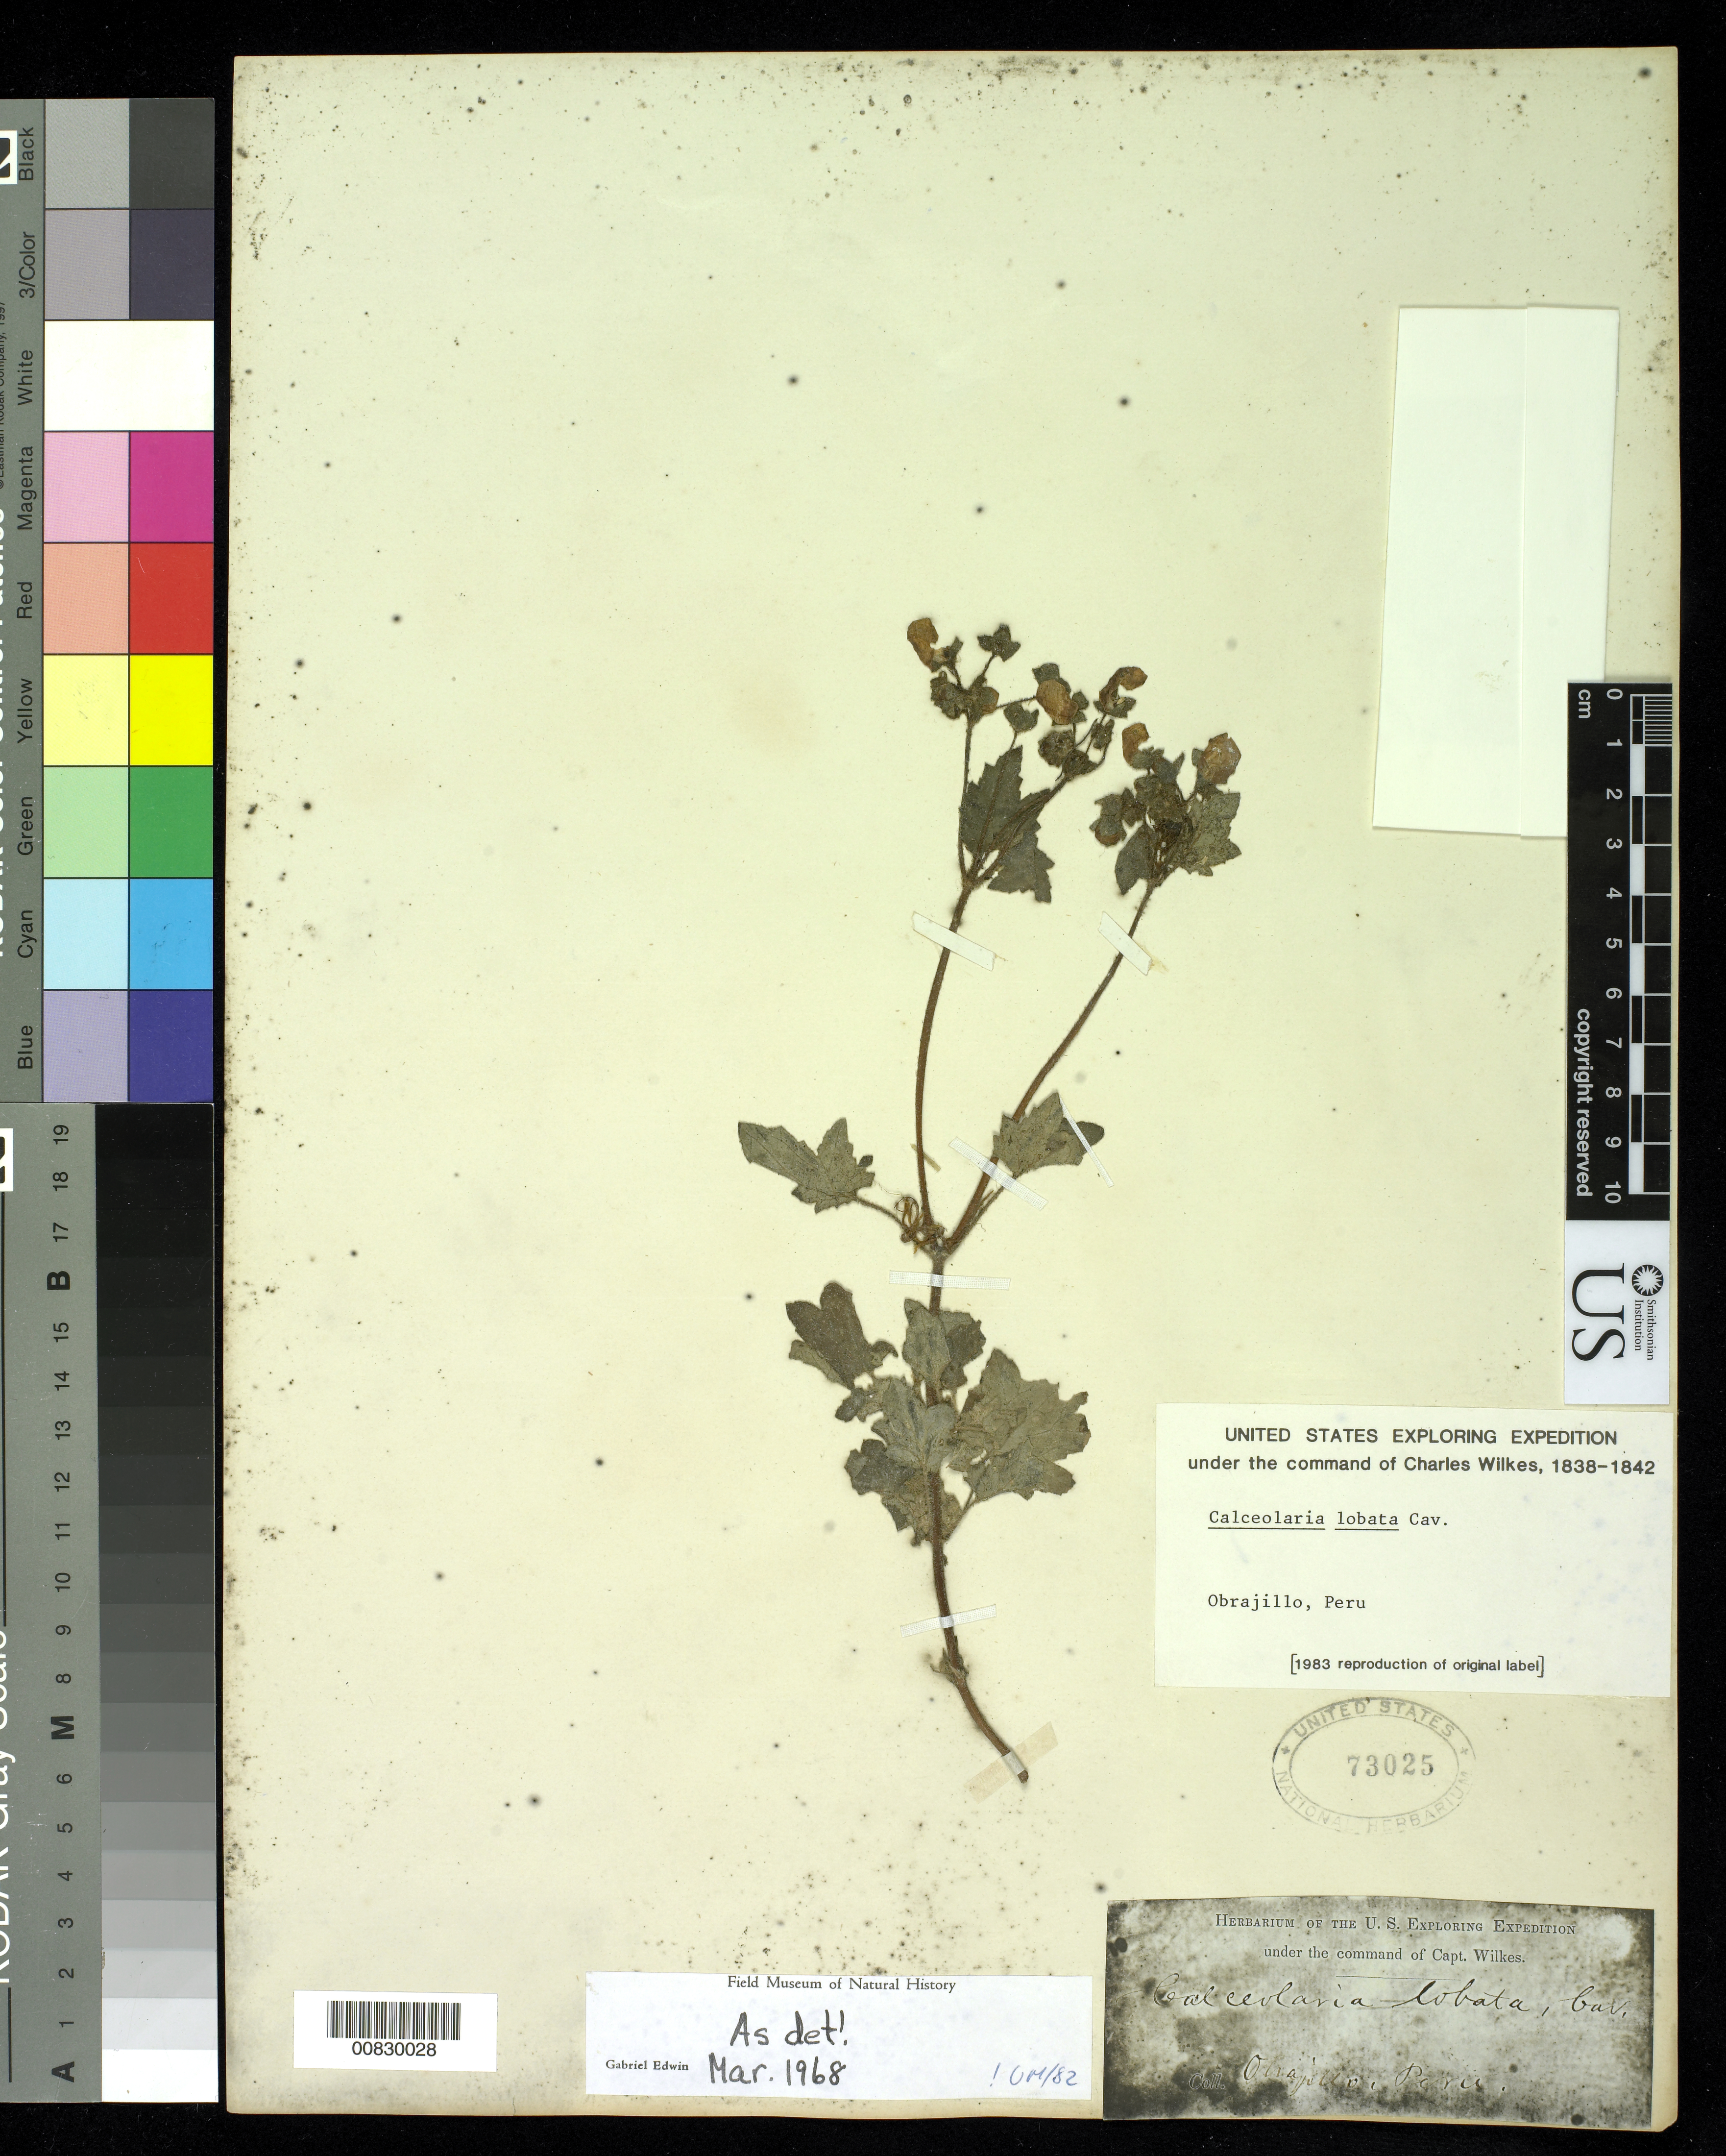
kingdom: Plantae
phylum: Tracheophyta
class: Magnoliopsida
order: Lamiales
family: Calceolariaceae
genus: Calceolaria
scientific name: Calceolaria lobata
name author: Cav.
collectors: Wilkes Explor. Exped.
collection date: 1838/1842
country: Peru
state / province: Lima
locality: Obrajillo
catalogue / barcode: US 73025